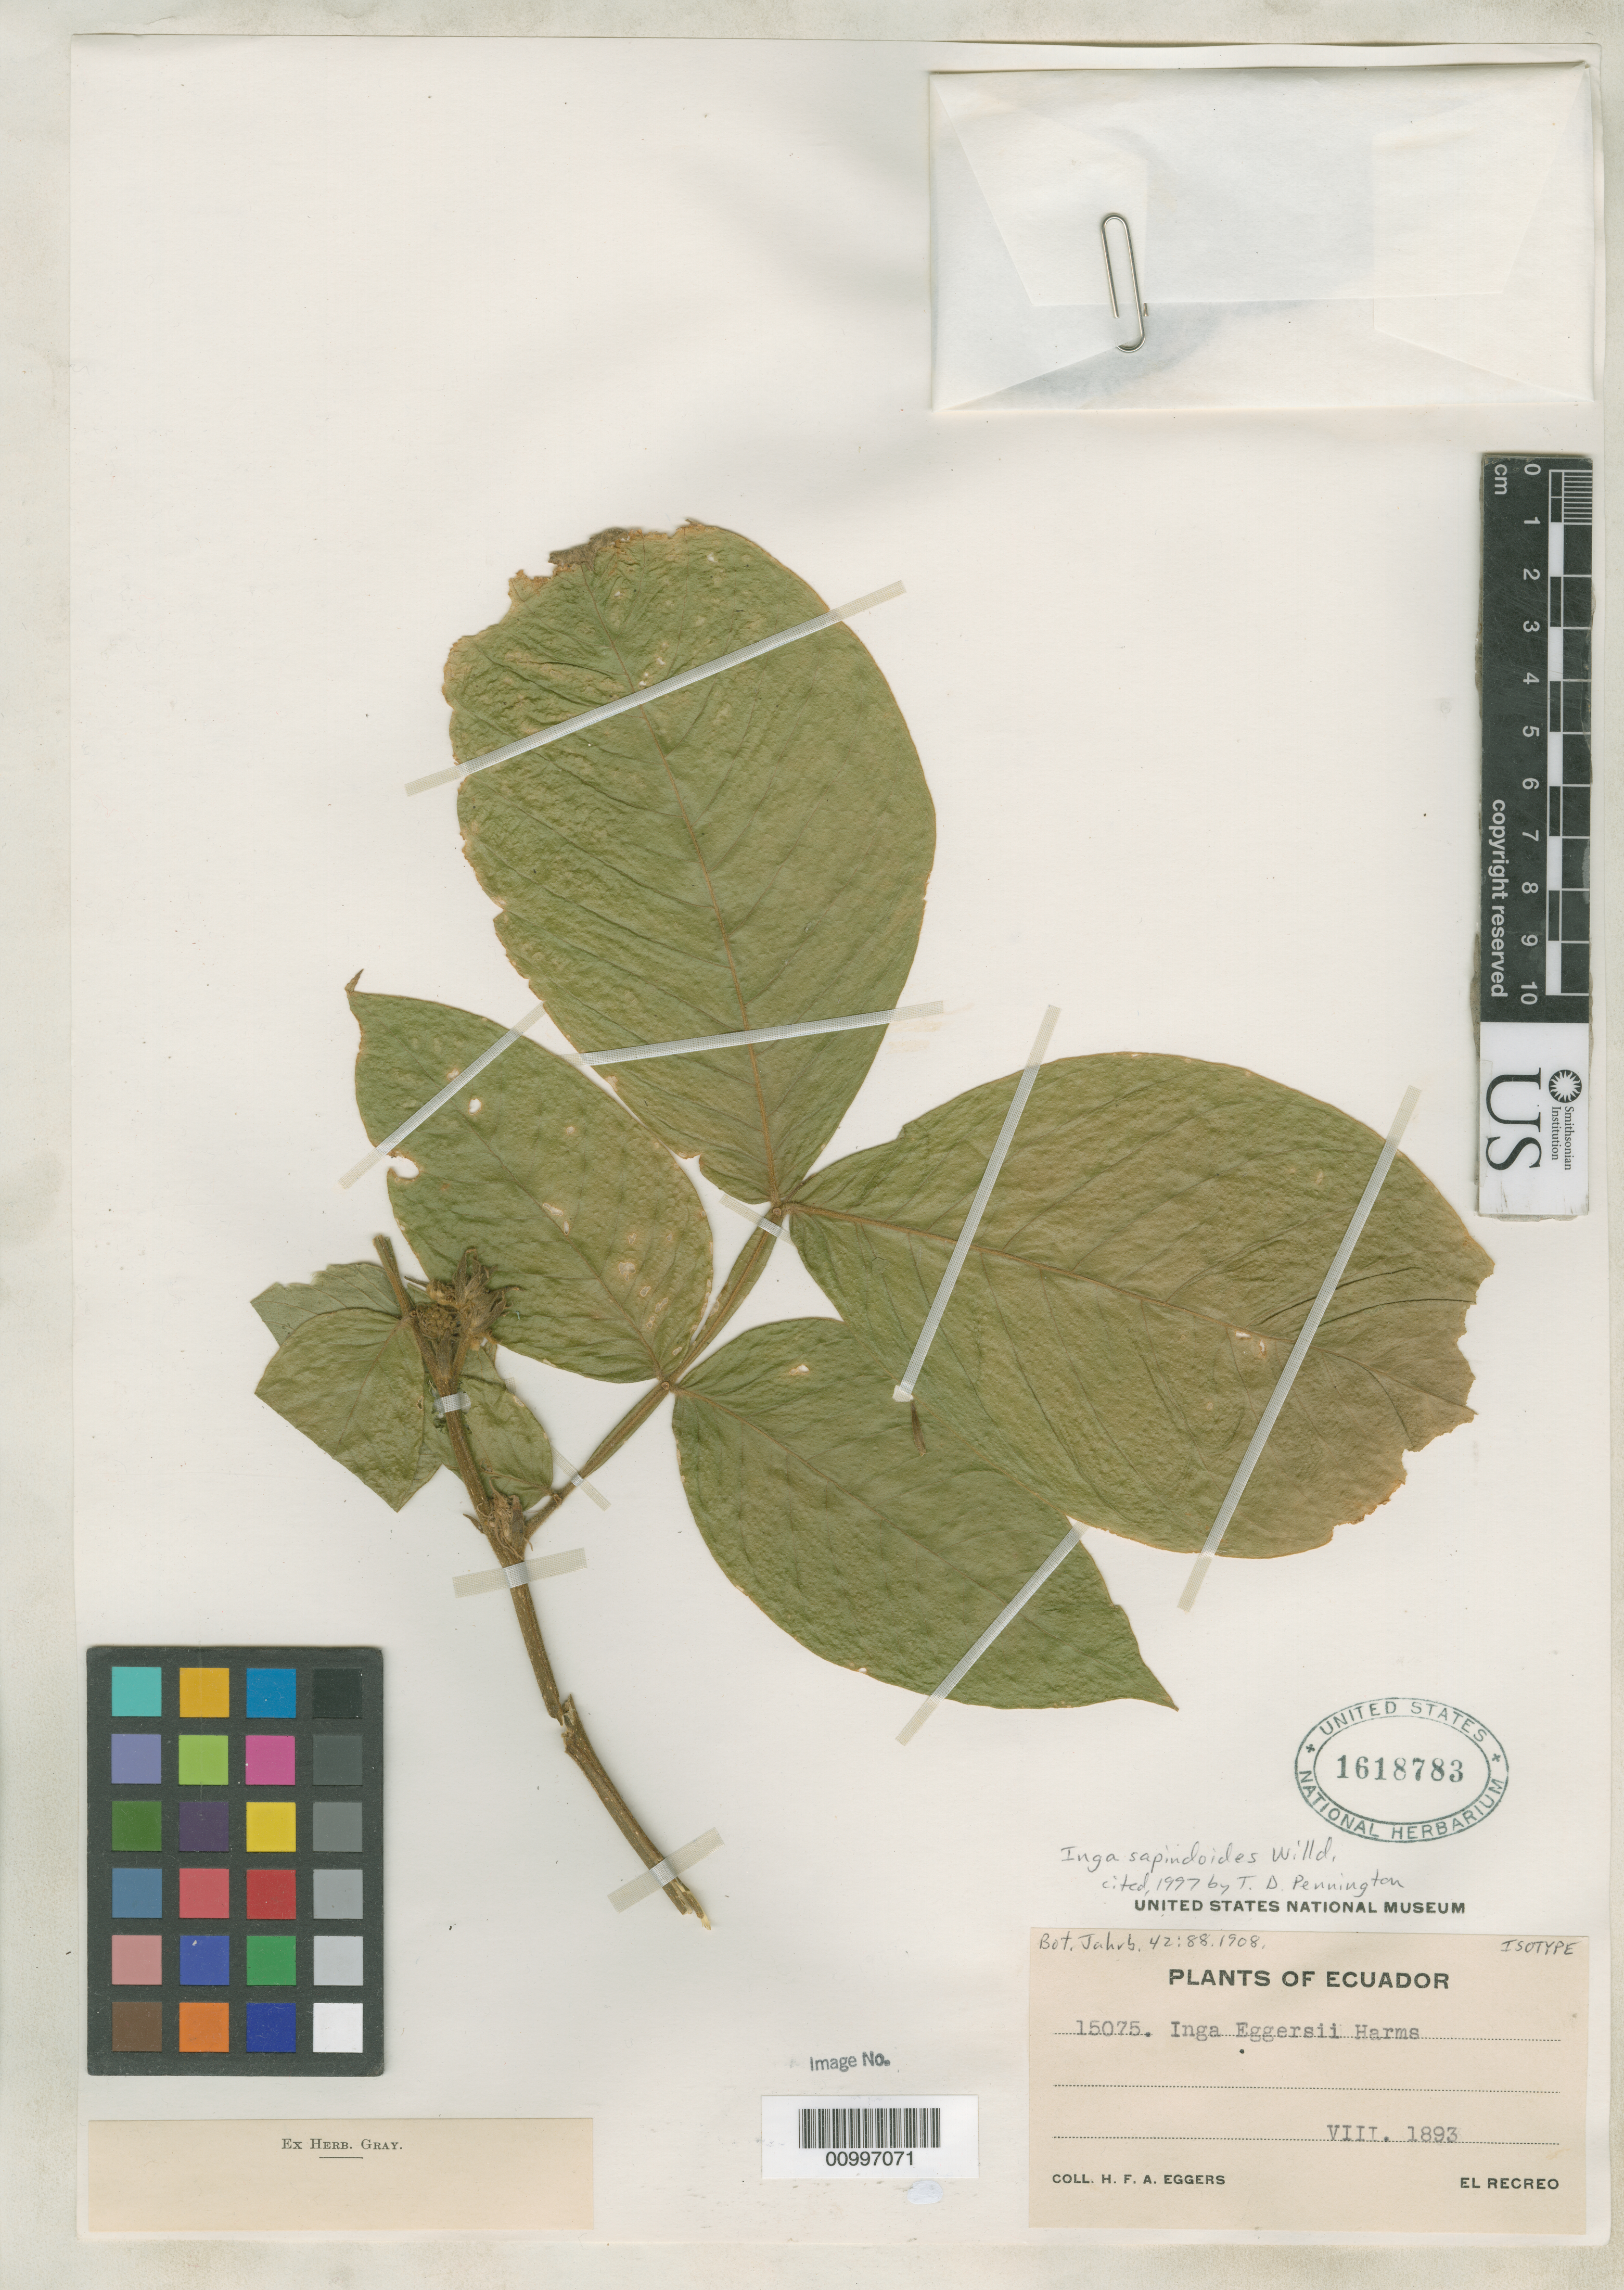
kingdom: Plantae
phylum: Tracheophyta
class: Magnoliopsida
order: Fabales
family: Fabaceae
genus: Inga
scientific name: Inga eggersii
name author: Harms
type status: Isotype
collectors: H. F. A. von Eggers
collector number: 15075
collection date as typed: Aug 1893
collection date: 1893-08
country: Ecuador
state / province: Manabí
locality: El Recreo.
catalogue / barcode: US 1618783